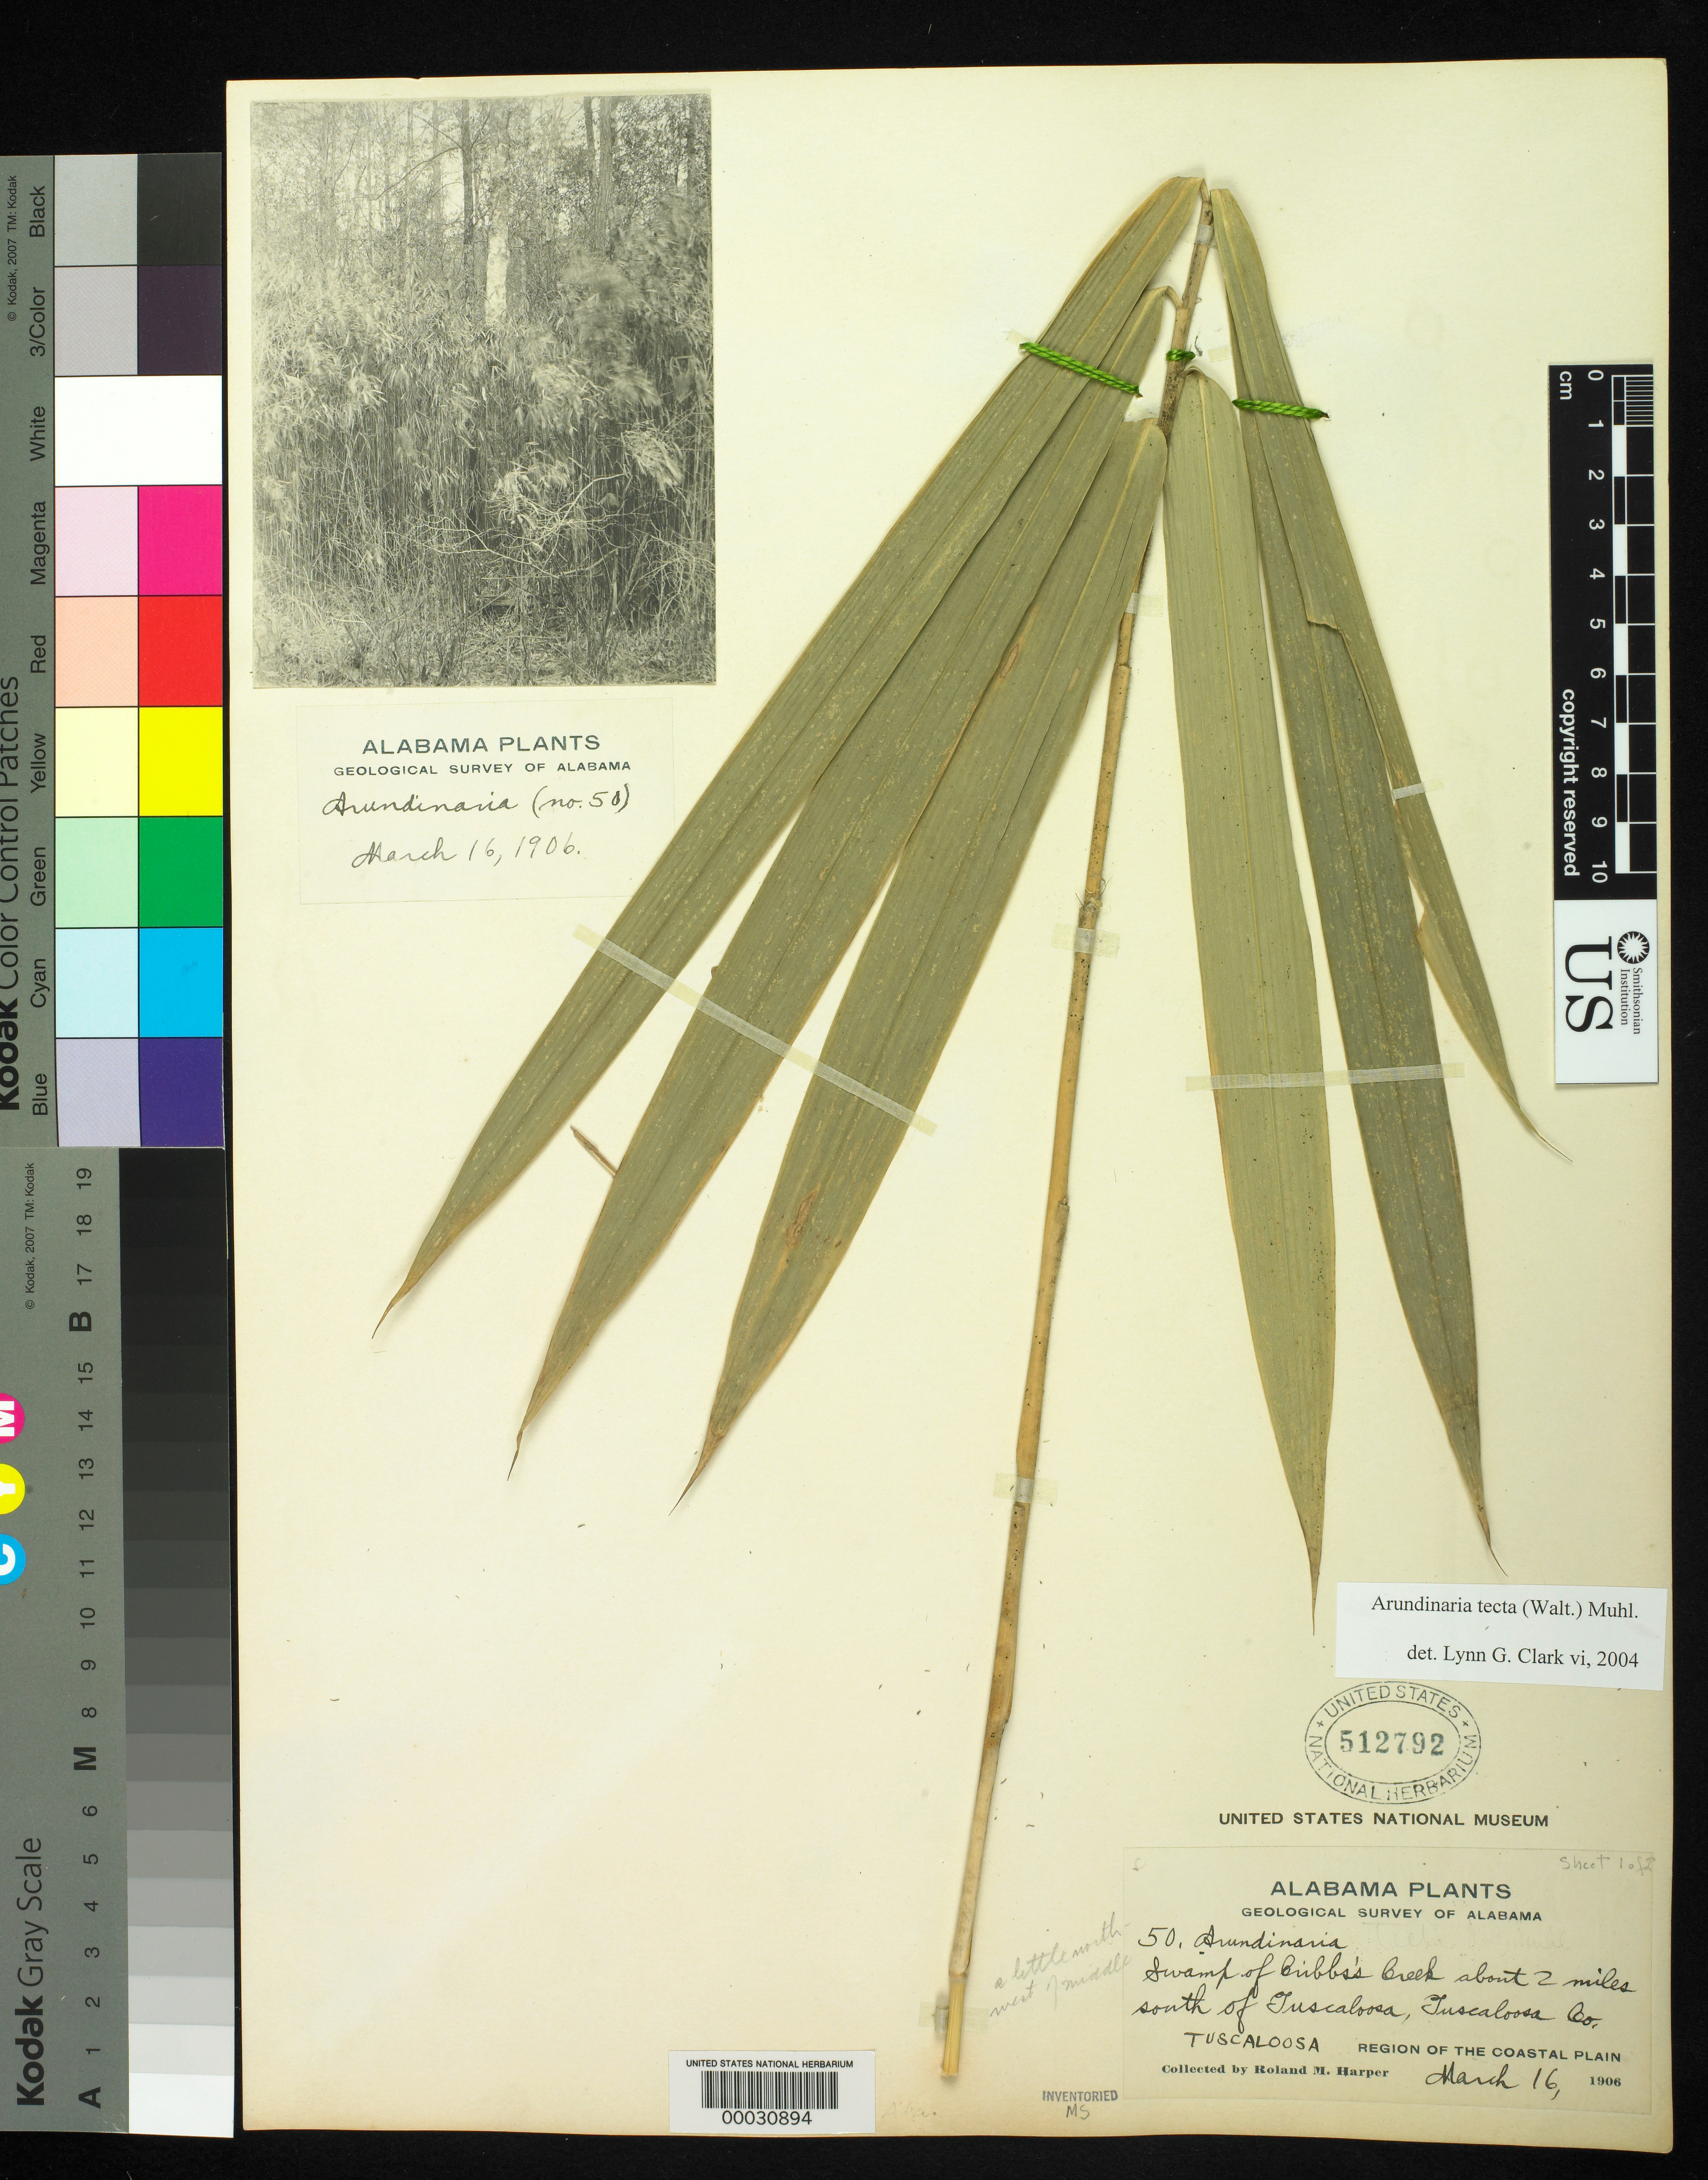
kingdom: Plantae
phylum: Tracheophyta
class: Liliopsida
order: Poales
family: Poaceae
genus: Arundinaria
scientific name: Arundinaria tecta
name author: (Walter) Muhl.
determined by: Clark, Lynn G., (ISC), Iowa State University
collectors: R. M. Harper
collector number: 50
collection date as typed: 16 Mar 1906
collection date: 1906-03-16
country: United States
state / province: Alabama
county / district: Tuscaloosa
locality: Tuscaloosa, coastal plain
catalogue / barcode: US 512792